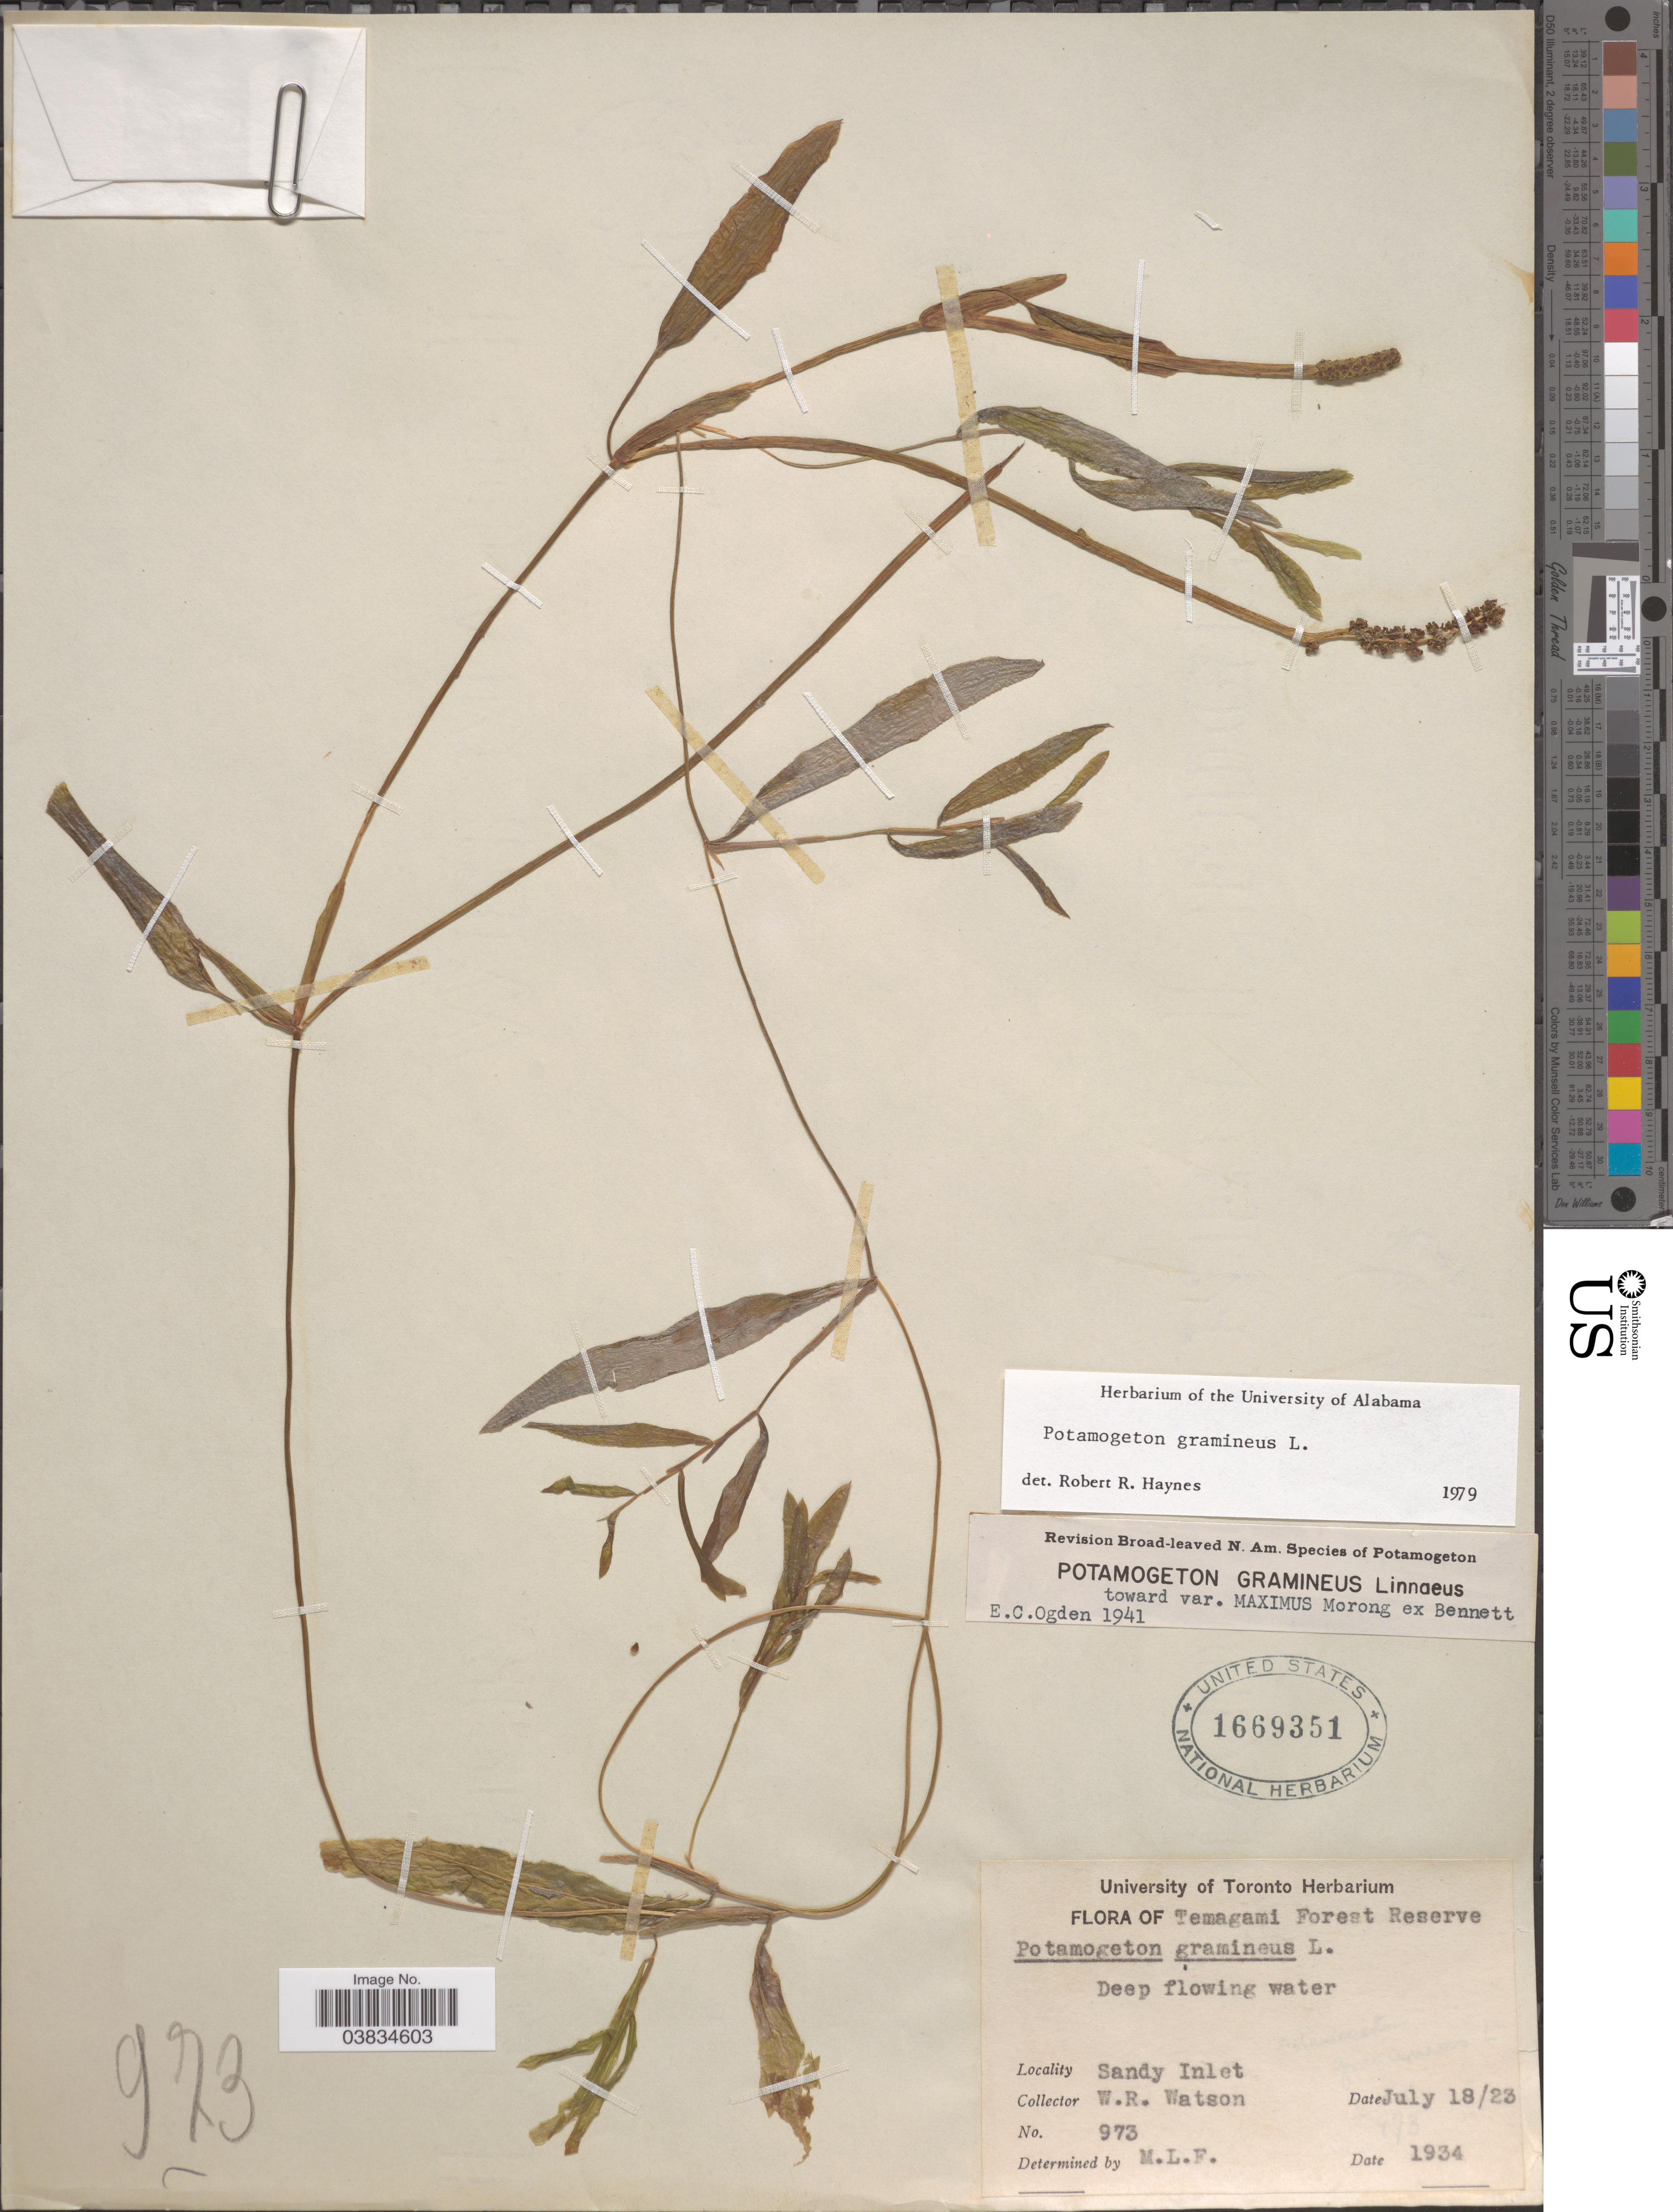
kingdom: Plantae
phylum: Tracheophyta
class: Liliopsida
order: Alismatales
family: Potamogetonaceae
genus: Potamogeton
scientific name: Potamogeton gramineus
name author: L.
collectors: W. R. Watson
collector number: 973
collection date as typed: Transcribed d/m/y: 18/7/23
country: Canada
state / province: Ontario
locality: Temagami Forest Reserve. Sandy Inlet.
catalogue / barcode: US 1669351